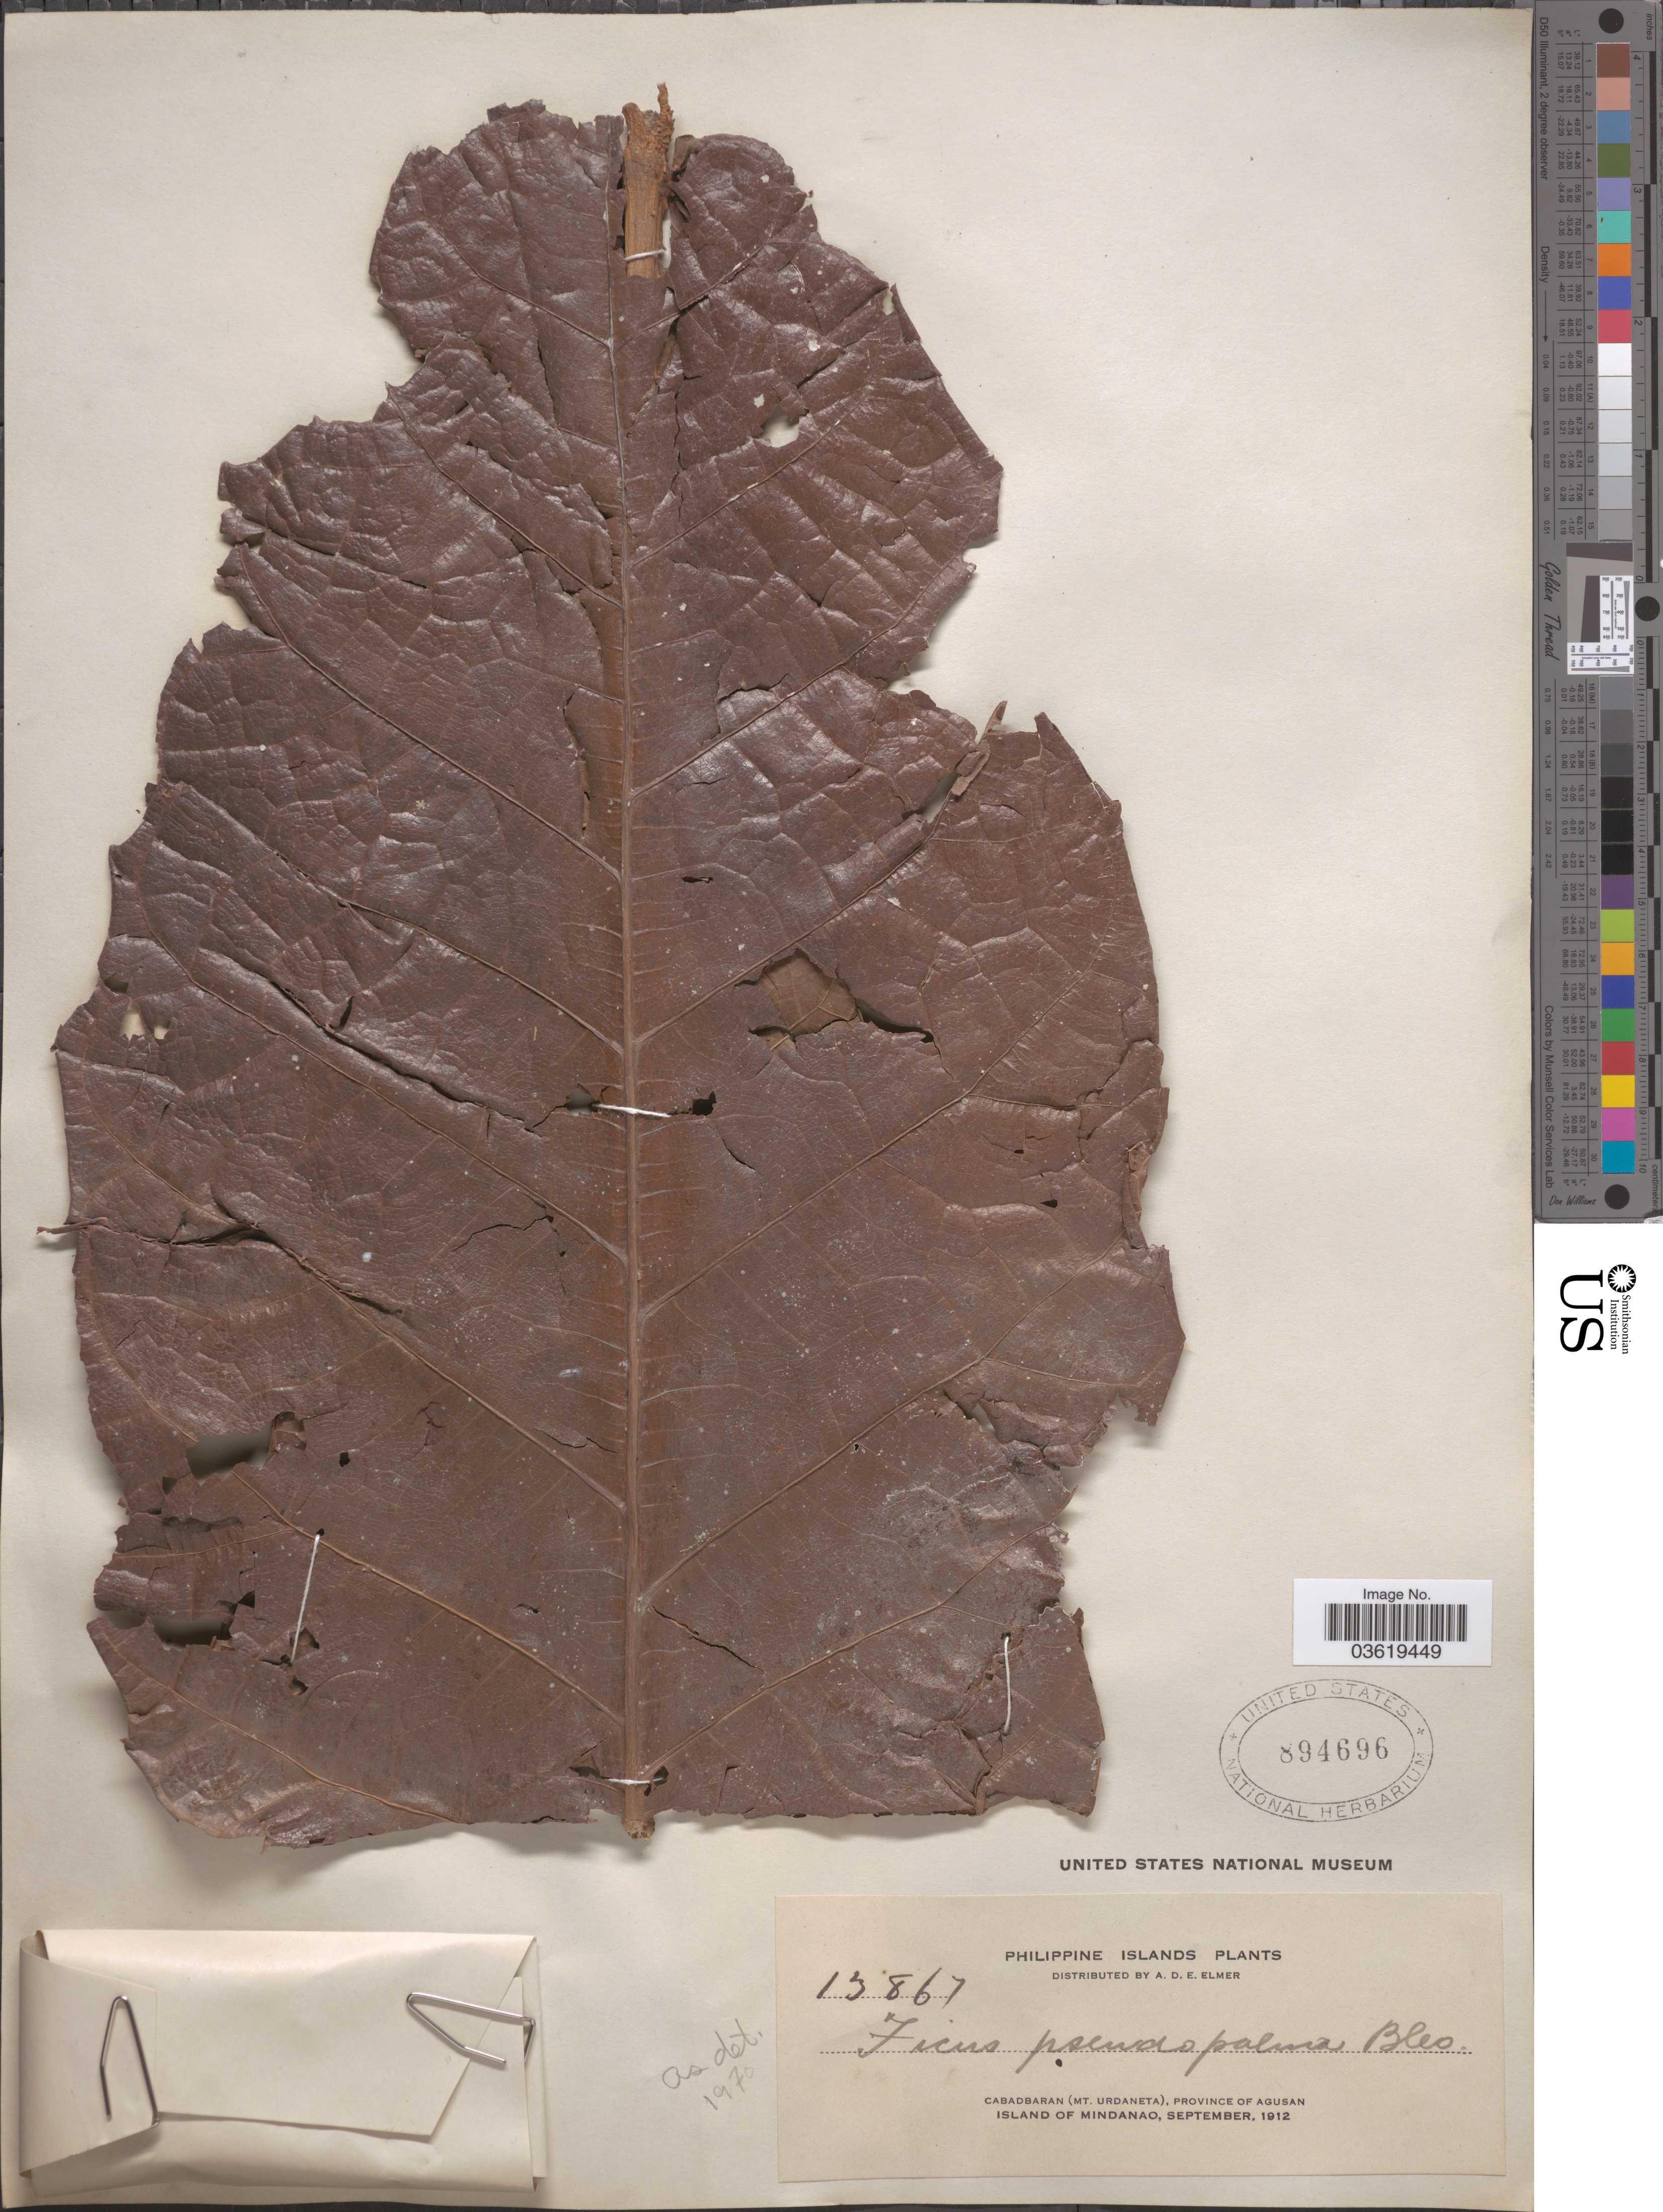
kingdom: Plantae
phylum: Tracheophyta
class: Magnoliopsida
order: Rosales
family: Moraceae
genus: Ficus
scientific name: Ficus pseudopalma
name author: Blanco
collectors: A. D. E. Elmer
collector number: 13867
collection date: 1912-09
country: Philippines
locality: Cabadbaran (Mt. Urdaneta), Province of Agusan. Island of Mindanao.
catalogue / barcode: US 894696